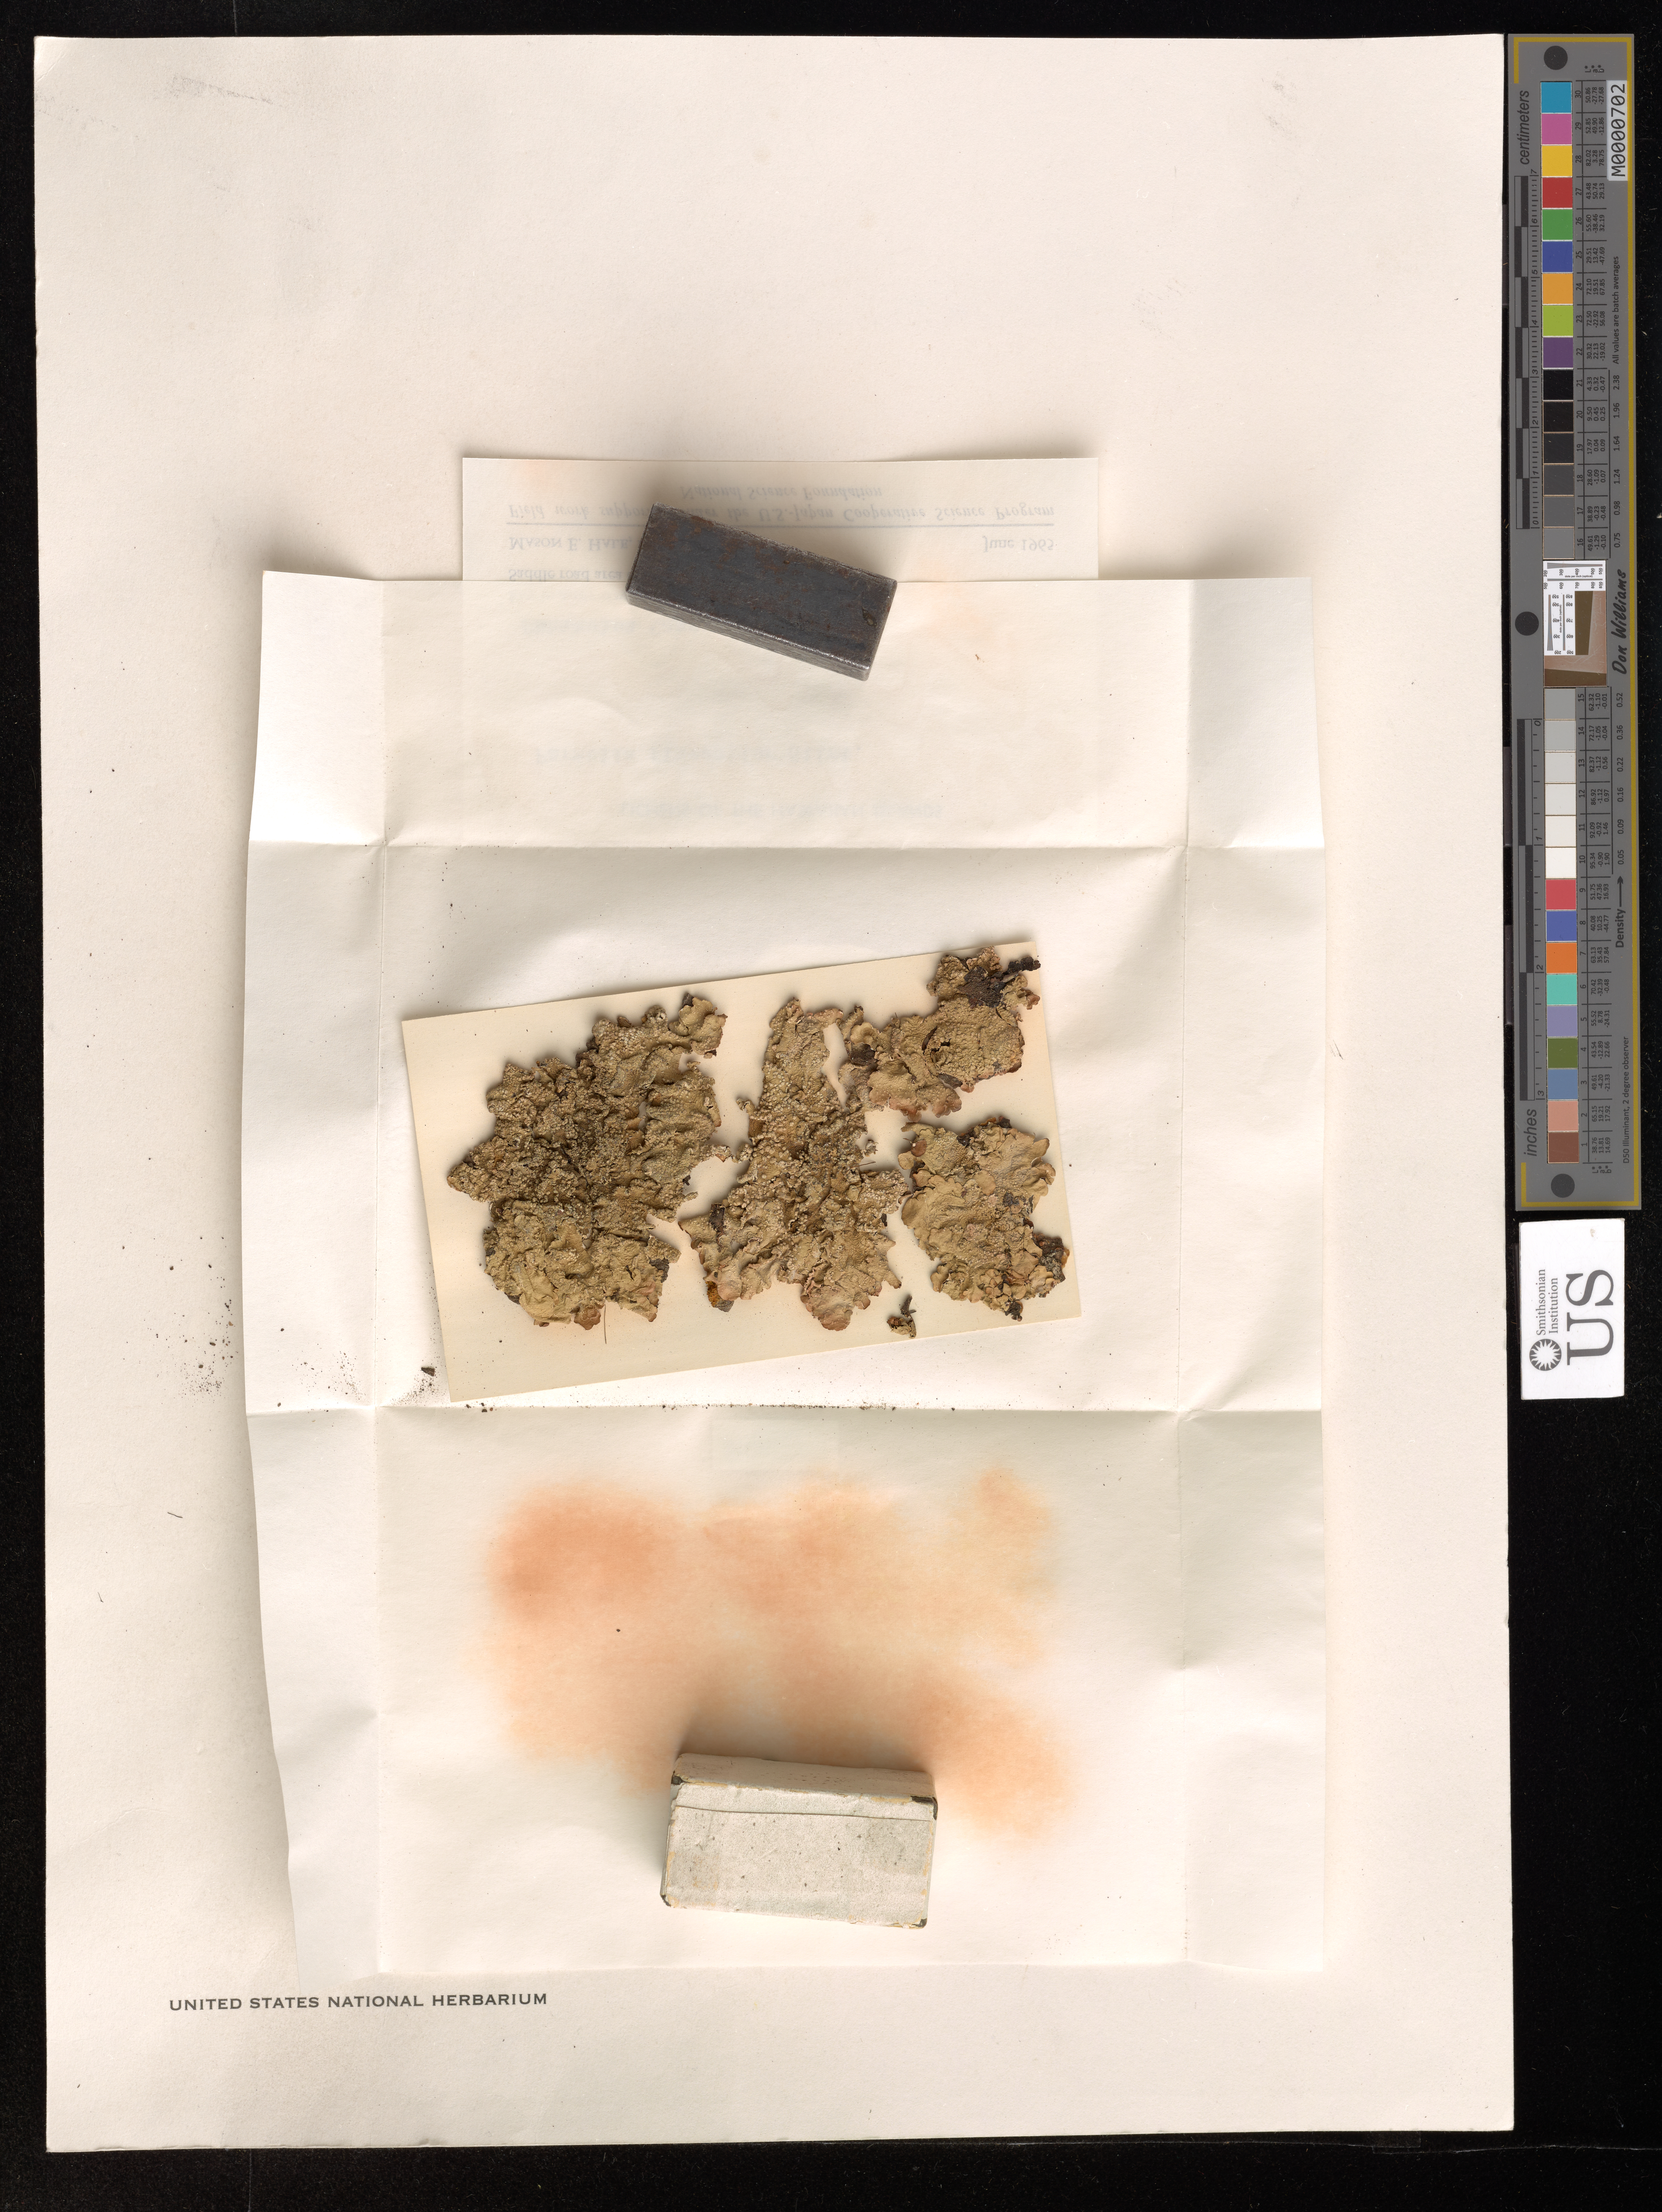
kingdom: Fungi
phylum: Ascomycota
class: Lecanoromycetes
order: Lecanorales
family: Parmeliaceae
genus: Parmelia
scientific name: Parmelia flaventior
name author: Stirt.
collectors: M. Hale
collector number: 31829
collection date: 1965-06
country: United States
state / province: Hawaii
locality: The Hawaiian Islands. Pohakuloa Camp. Saddle road area east of Pohakuloa.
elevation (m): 1829